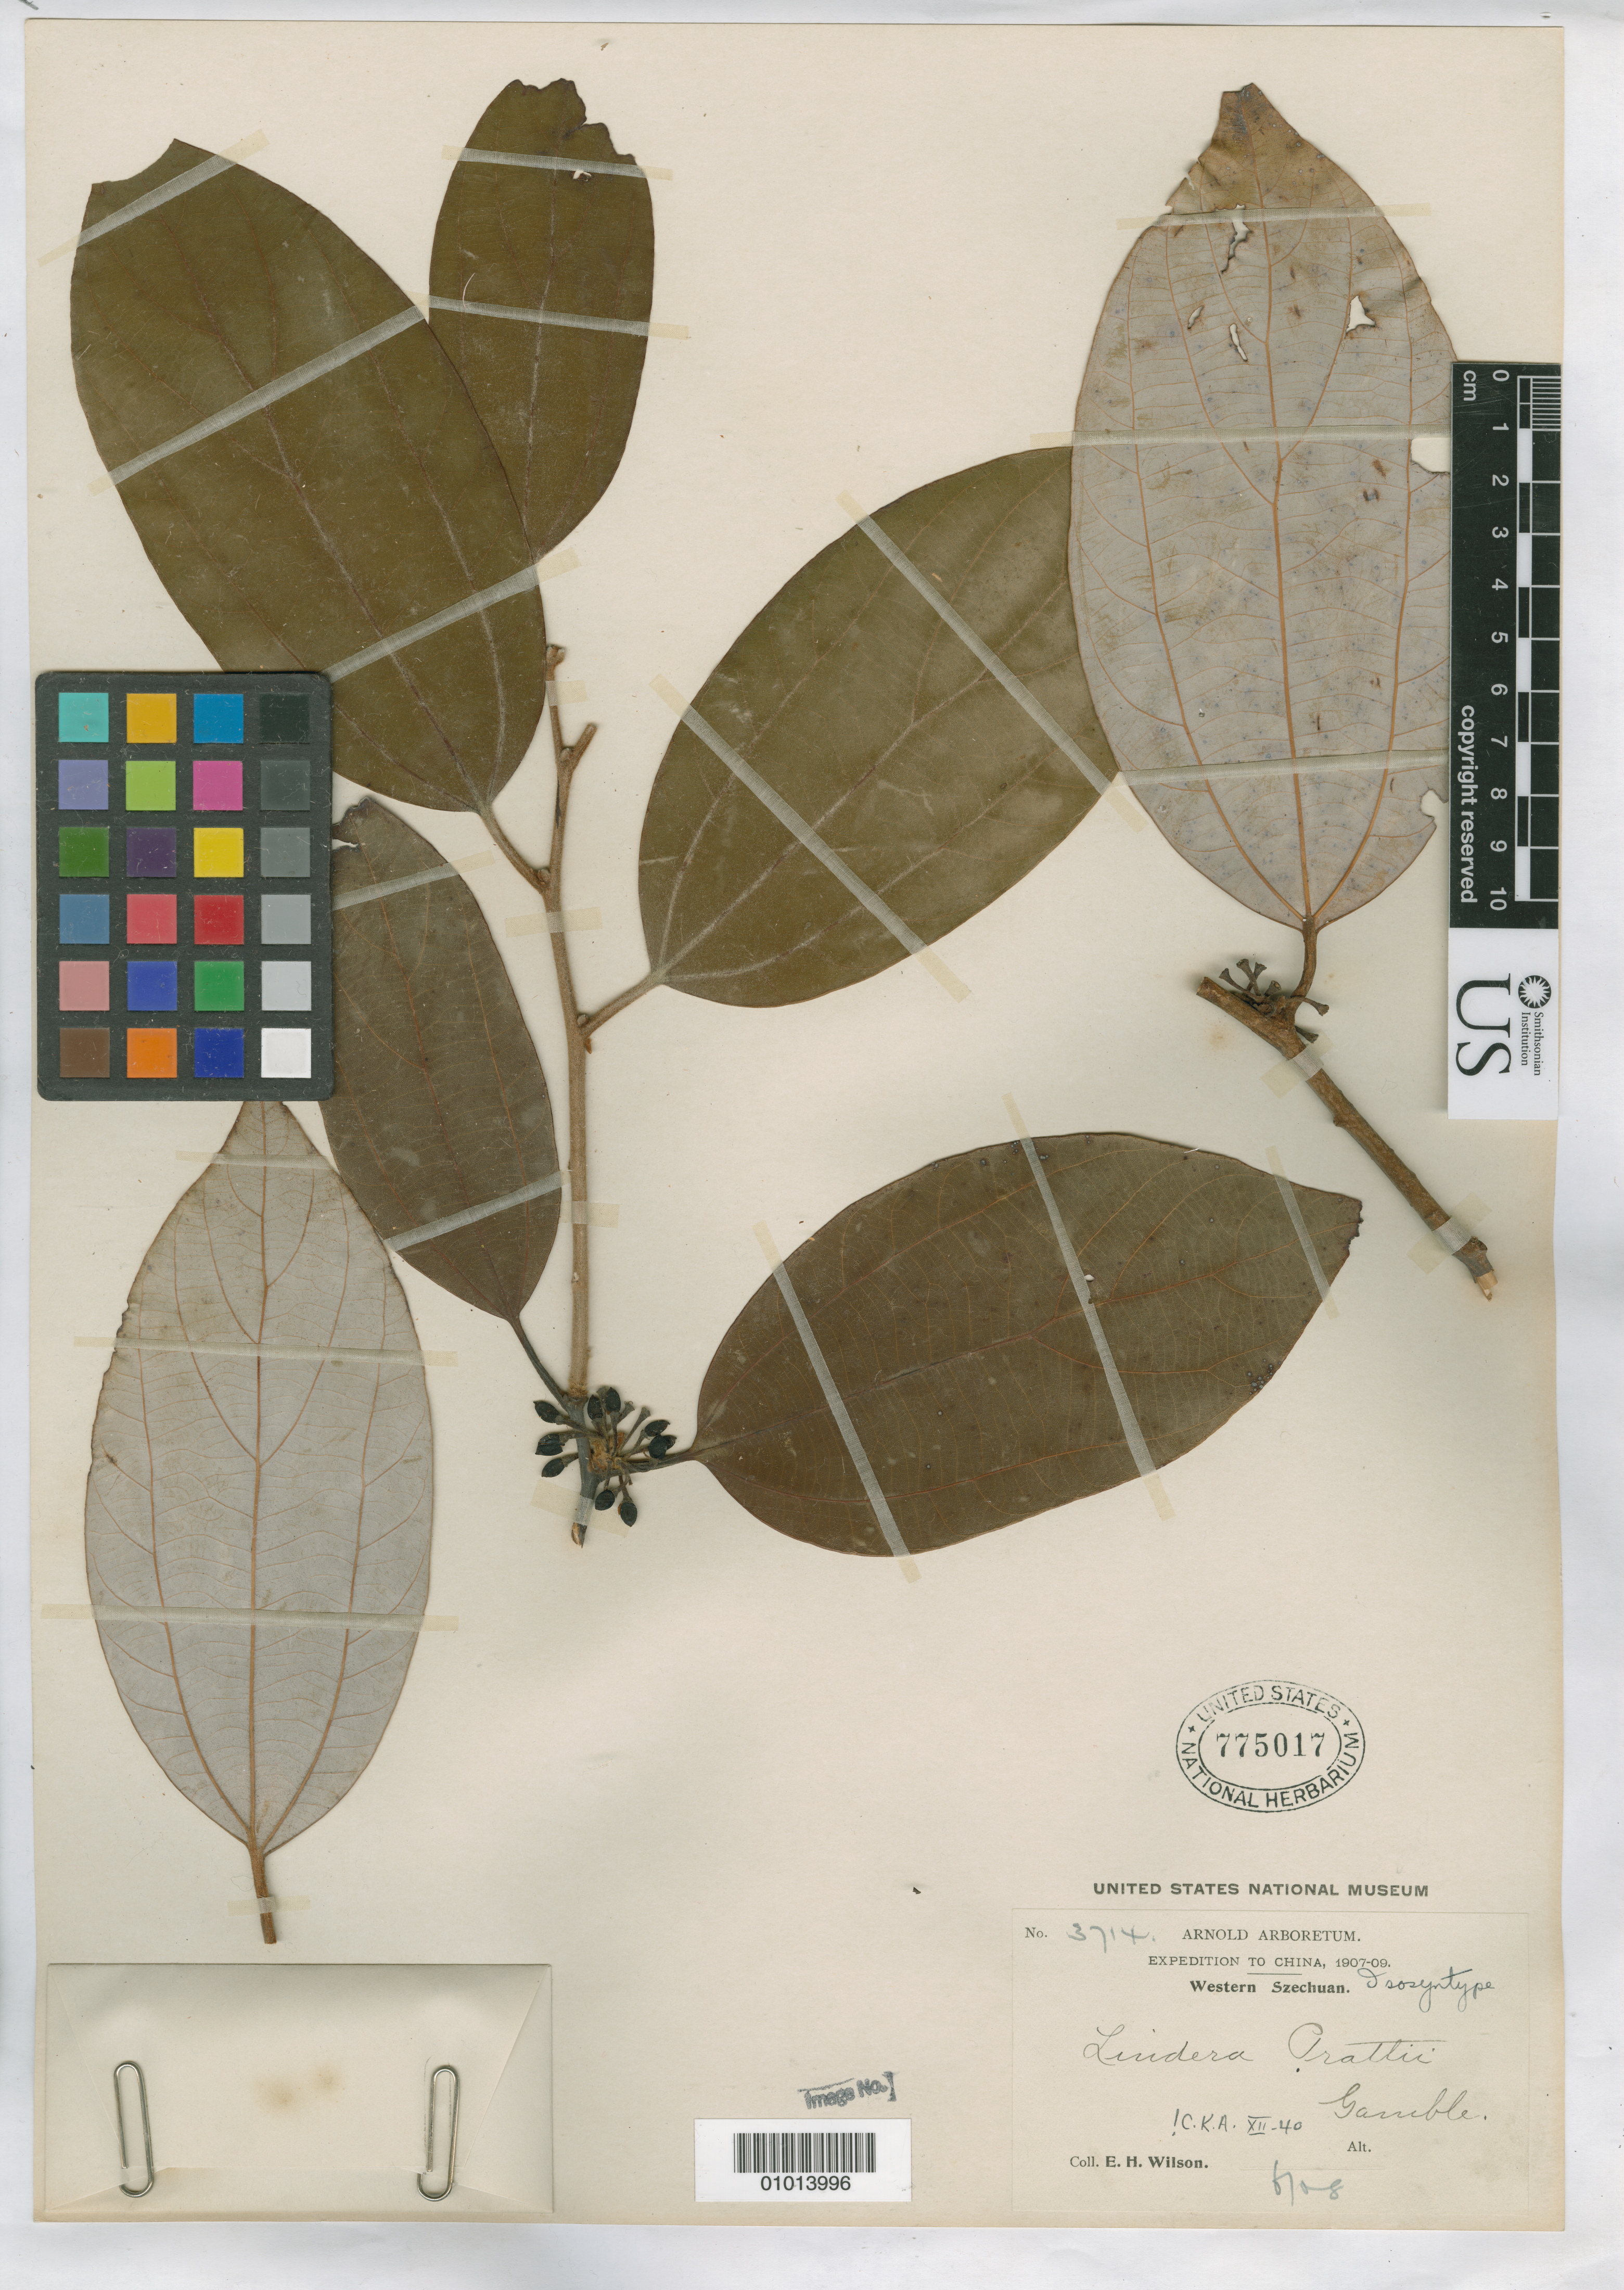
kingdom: Plantae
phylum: Tracheophyta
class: Magnoliopsida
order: Laurales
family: Lauraceae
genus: Lindera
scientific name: Lindera prattii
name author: Gamble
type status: Isosyntype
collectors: E. H. Wilson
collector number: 3714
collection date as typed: Jun 1908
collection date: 1908-06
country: China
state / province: Sichuan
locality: Western Szechwan.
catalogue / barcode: US 775017